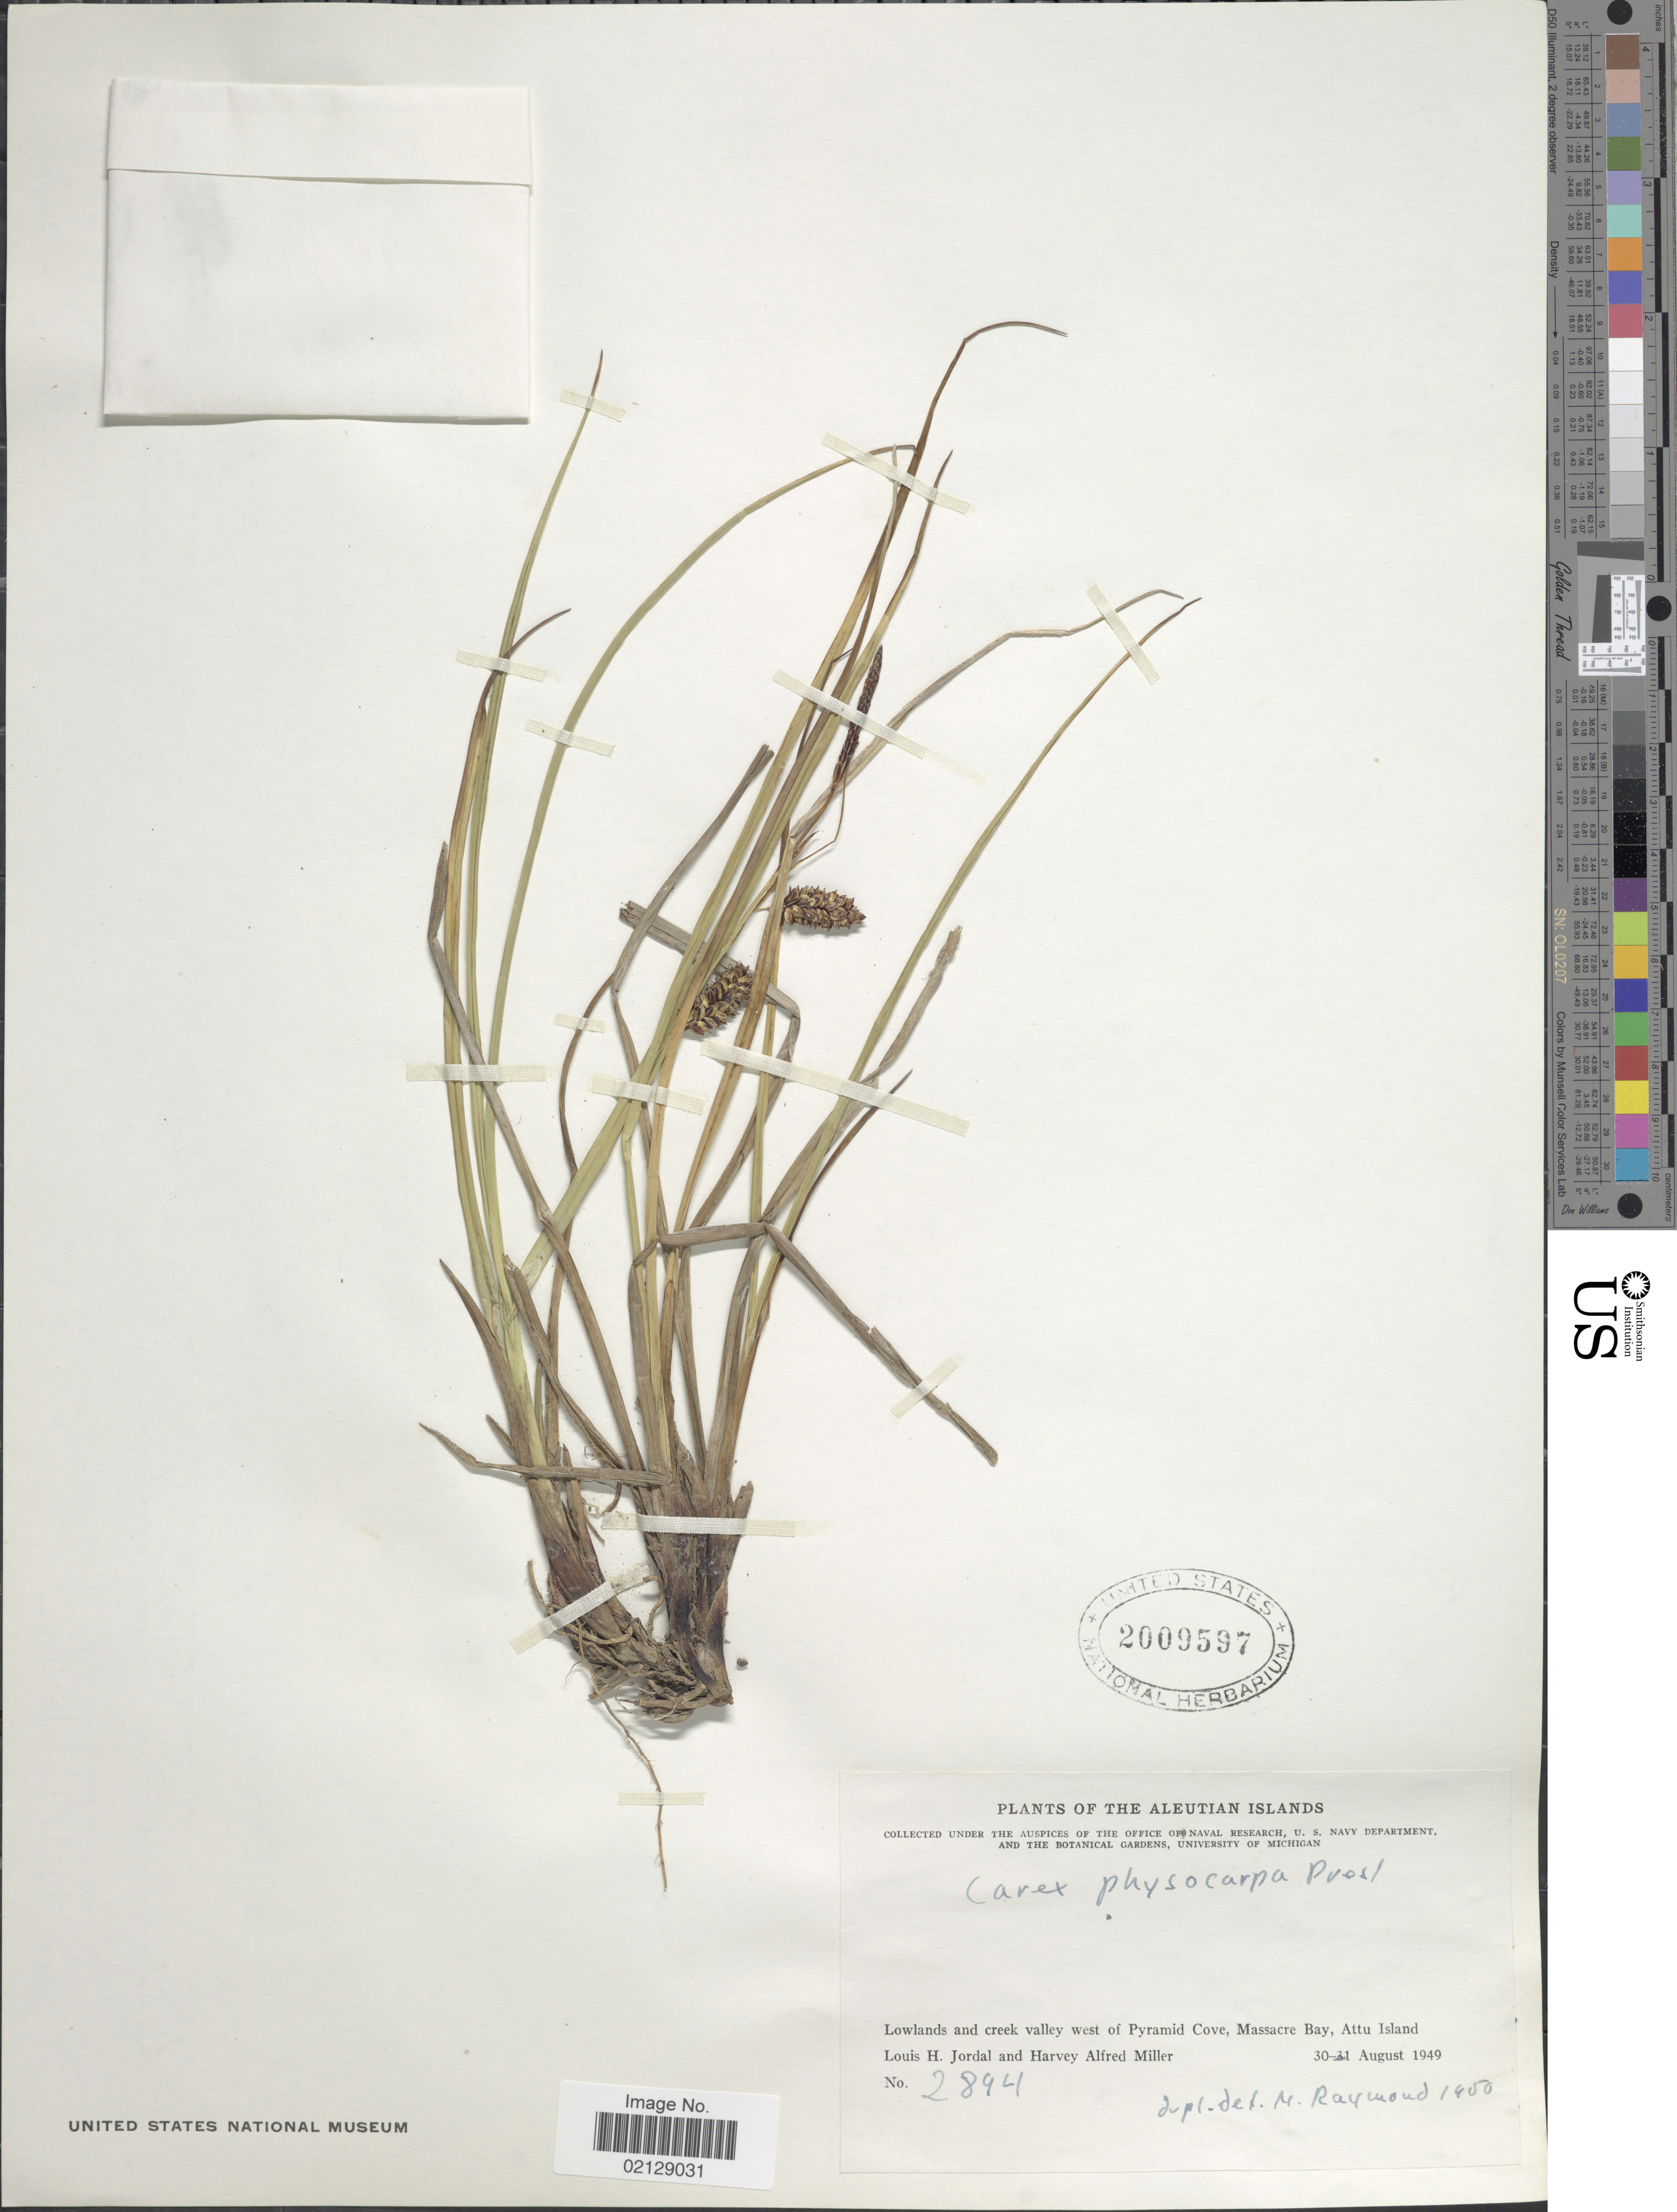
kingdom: Plantae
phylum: Tracheophyta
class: Liliopsida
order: Poales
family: Cyperaceae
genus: Carex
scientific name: Carex saxatilis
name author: L.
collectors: L. Jordal & H. A. Miller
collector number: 2894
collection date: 1949-08-30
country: United States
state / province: Alaska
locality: The Aleutian Islands, Lowlands and creek valley west of Pyramid Cove, Massacre Bay, Attu Island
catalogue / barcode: US 2009597